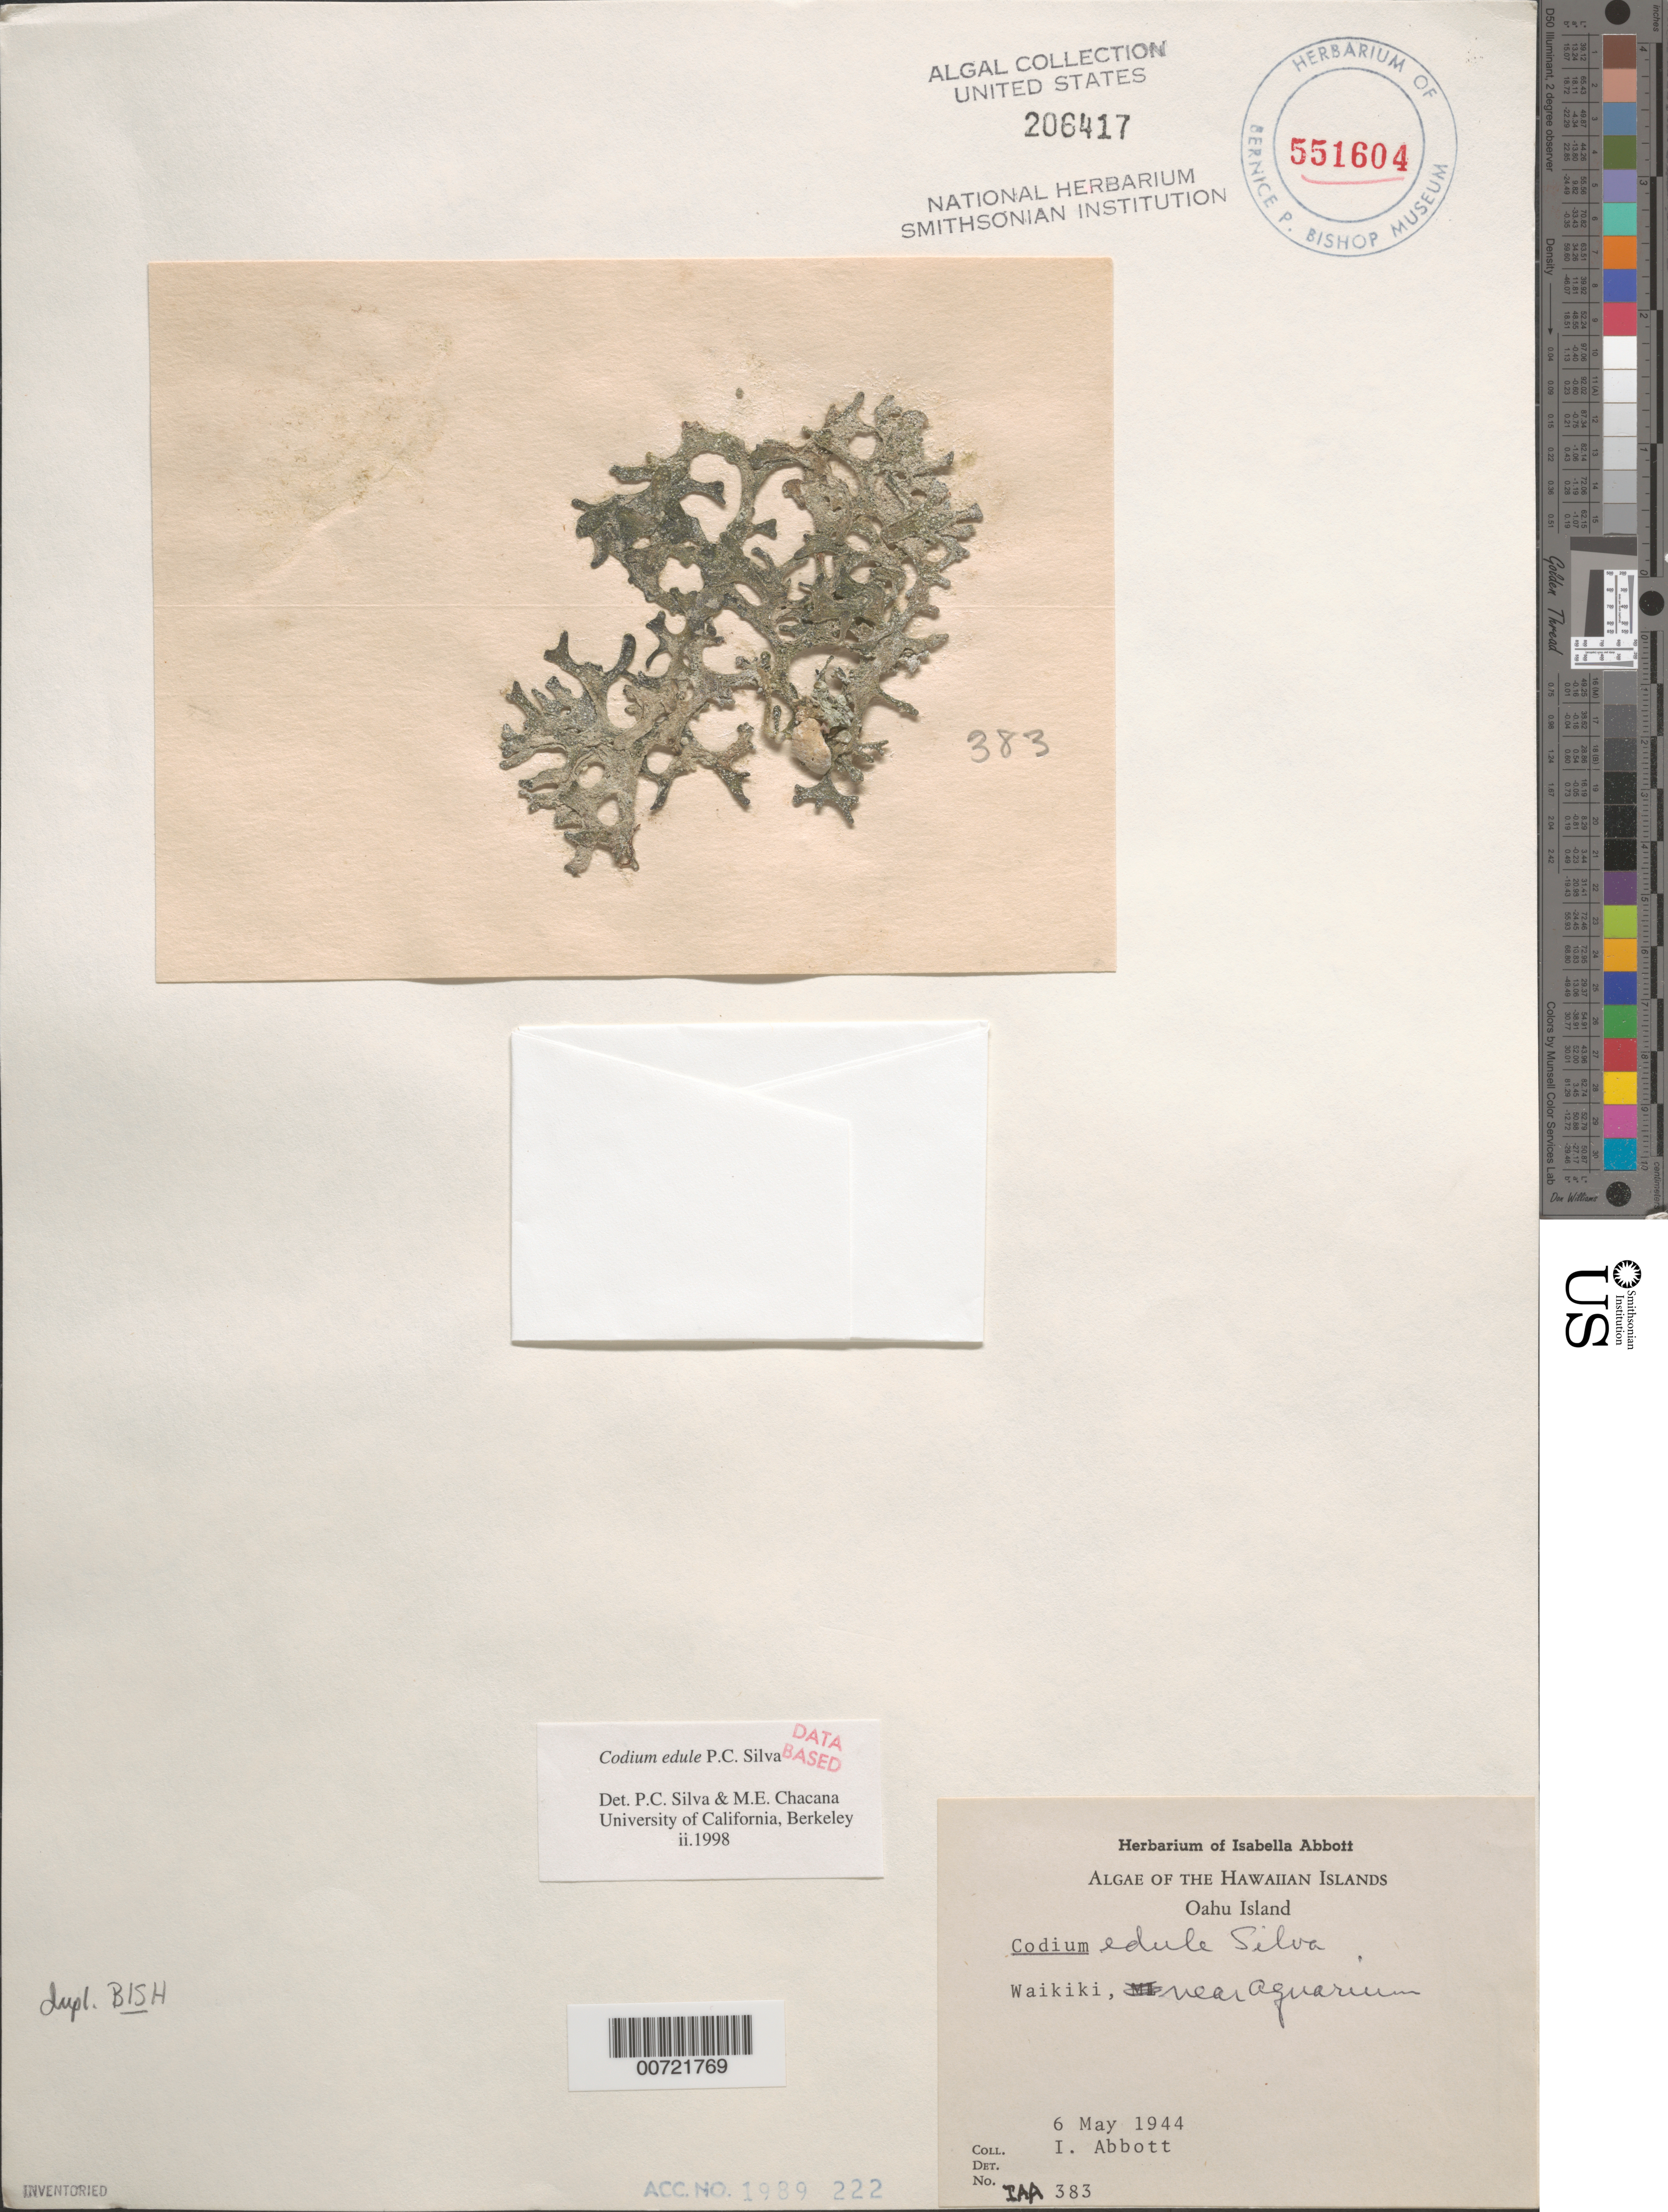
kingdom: Plantae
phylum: Chlorophyta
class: Ulvophyceae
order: Bryopsidales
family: Codiaceae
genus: Codium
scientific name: Codium edule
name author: P.C. Silva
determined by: Pedroche, F. F.; Silva, P. C.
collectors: I. A. Abbott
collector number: IAA 383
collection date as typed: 06 May 1944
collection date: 1944-05-06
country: United States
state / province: Hawaii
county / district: Honolulu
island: Oahu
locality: Waikiki near Aquarium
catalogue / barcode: US 206417